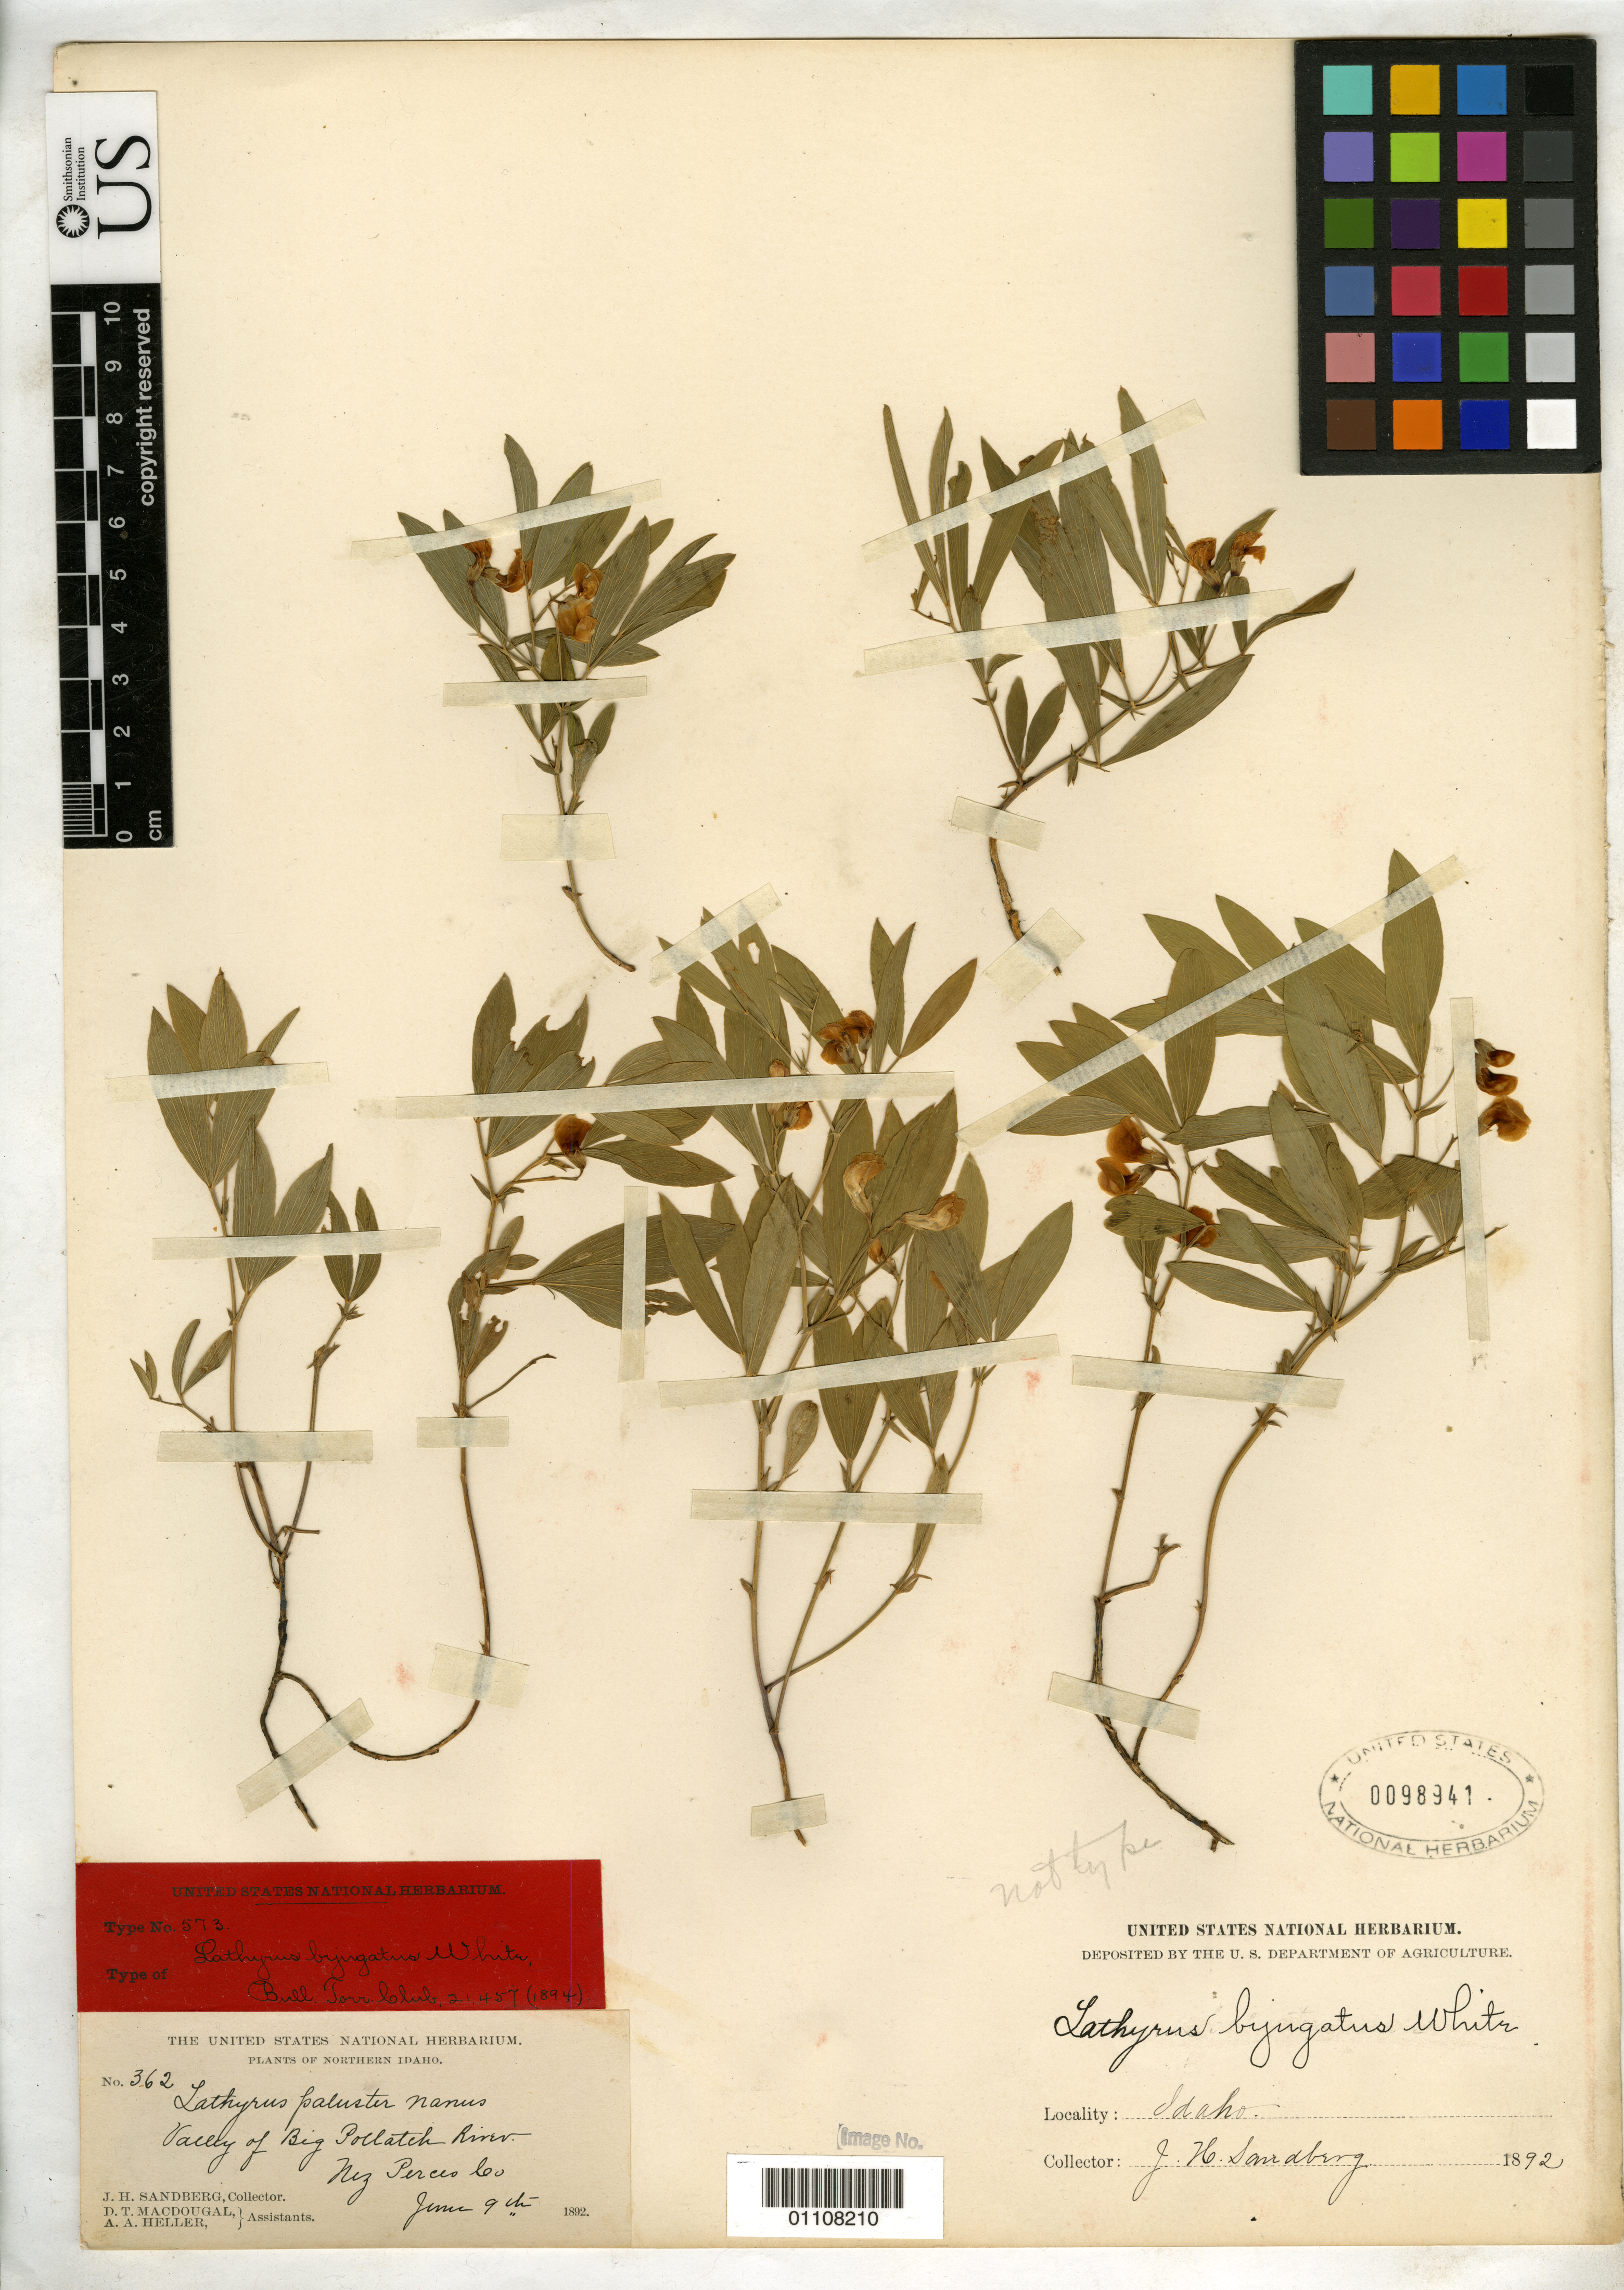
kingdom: Plantae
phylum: Tracheophyta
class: Magnoliopsida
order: Fabales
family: Fabaceae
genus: Lathyrus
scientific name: Lathyrus bijugatus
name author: T.G. White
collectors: J. H. Sandberg, D. T. MacDougal & A. A. Heller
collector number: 362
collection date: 1892-06-09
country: United States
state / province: Idaho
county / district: Nez Perce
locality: Valley of Big Potlatch River, Nez Perces Co.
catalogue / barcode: US 98941